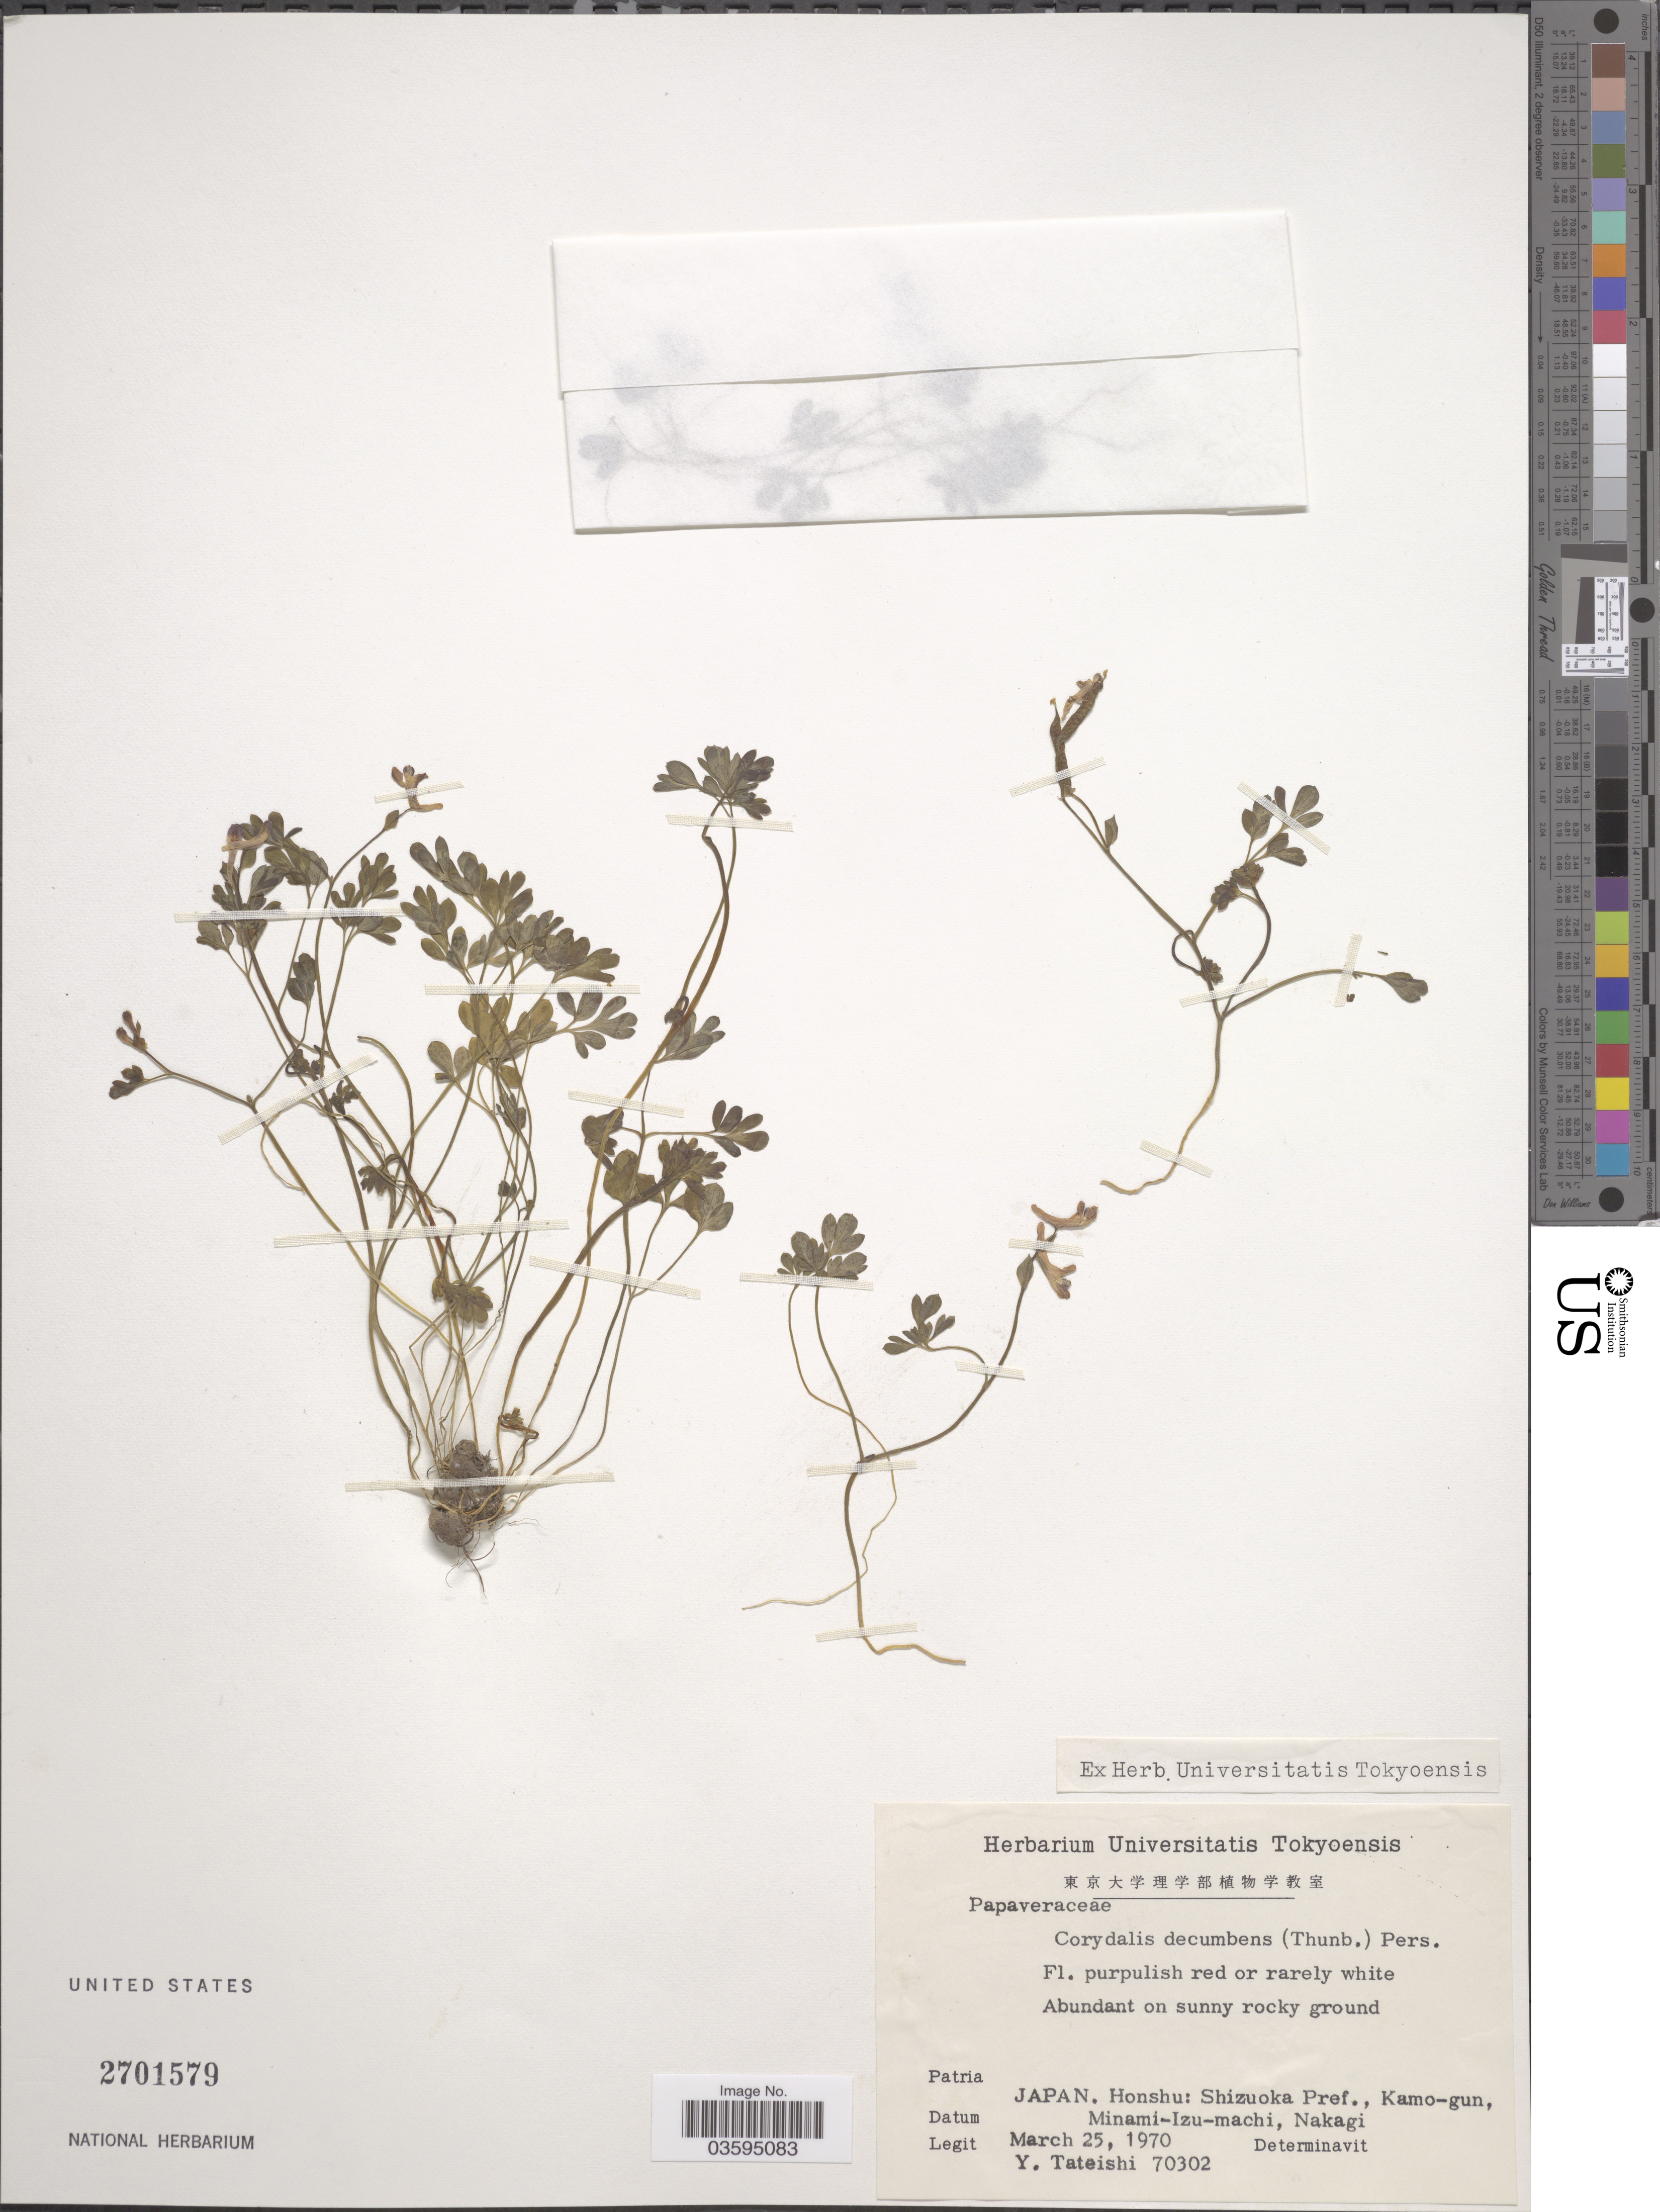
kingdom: Plantae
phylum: Tracheophyta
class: Magnoliopsida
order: Ranunculales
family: Papaveraceae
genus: Corydalis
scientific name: Corydalis decumbens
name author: (Thunb.) Pers.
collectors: Y. Tateishi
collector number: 70302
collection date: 1970-03-25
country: Japan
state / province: Sizuoka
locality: Honshu: Shizuoka Pref., Kamo-gun, Minami-Izu-machi, Nakagi.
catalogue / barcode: US 2701579